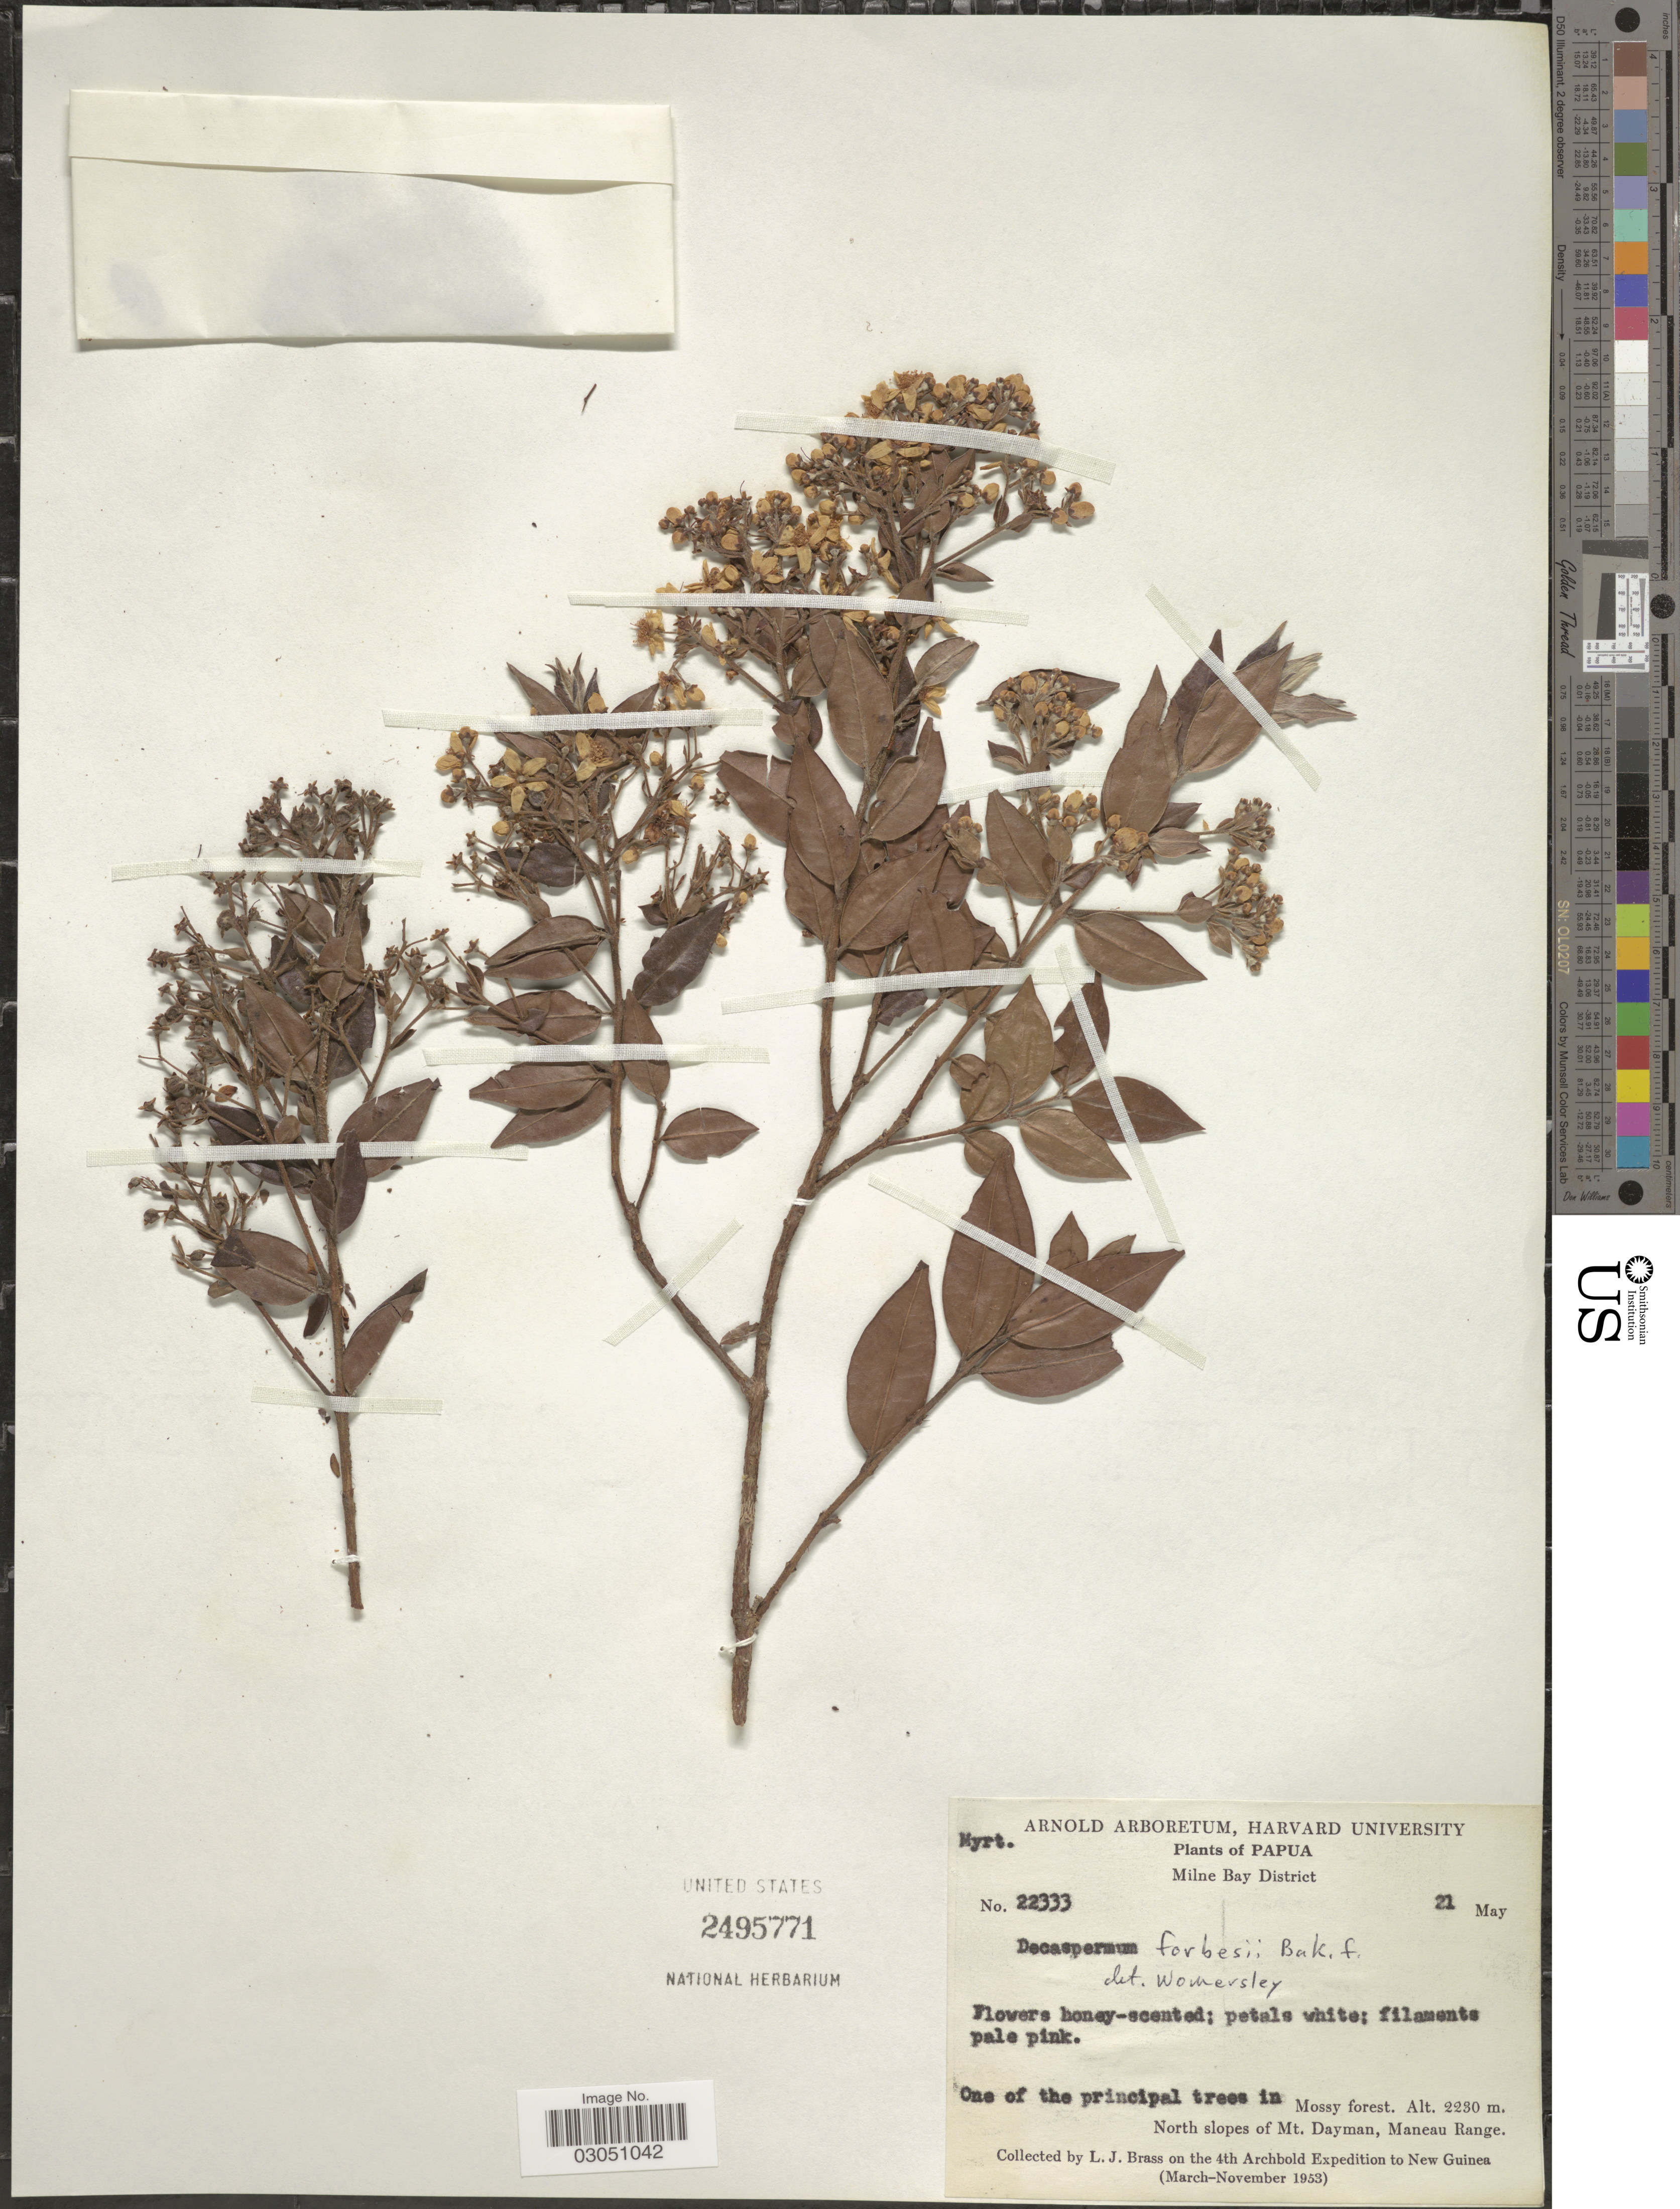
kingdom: Plantae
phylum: Tracheophyta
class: Magnoliopsida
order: Myrtales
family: Myrtaceae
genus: Decaspermum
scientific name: Decaspermum forbesii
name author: Baker f.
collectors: L. J. Brass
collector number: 22333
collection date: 1953-05-21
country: Papua New Guinea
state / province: Milne Bay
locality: Papua. Milne Bay District. Mossy forest. North slopes of Mt. Dayman, Maneau Range. New Guinea.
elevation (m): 2230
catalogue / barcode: US 2495771